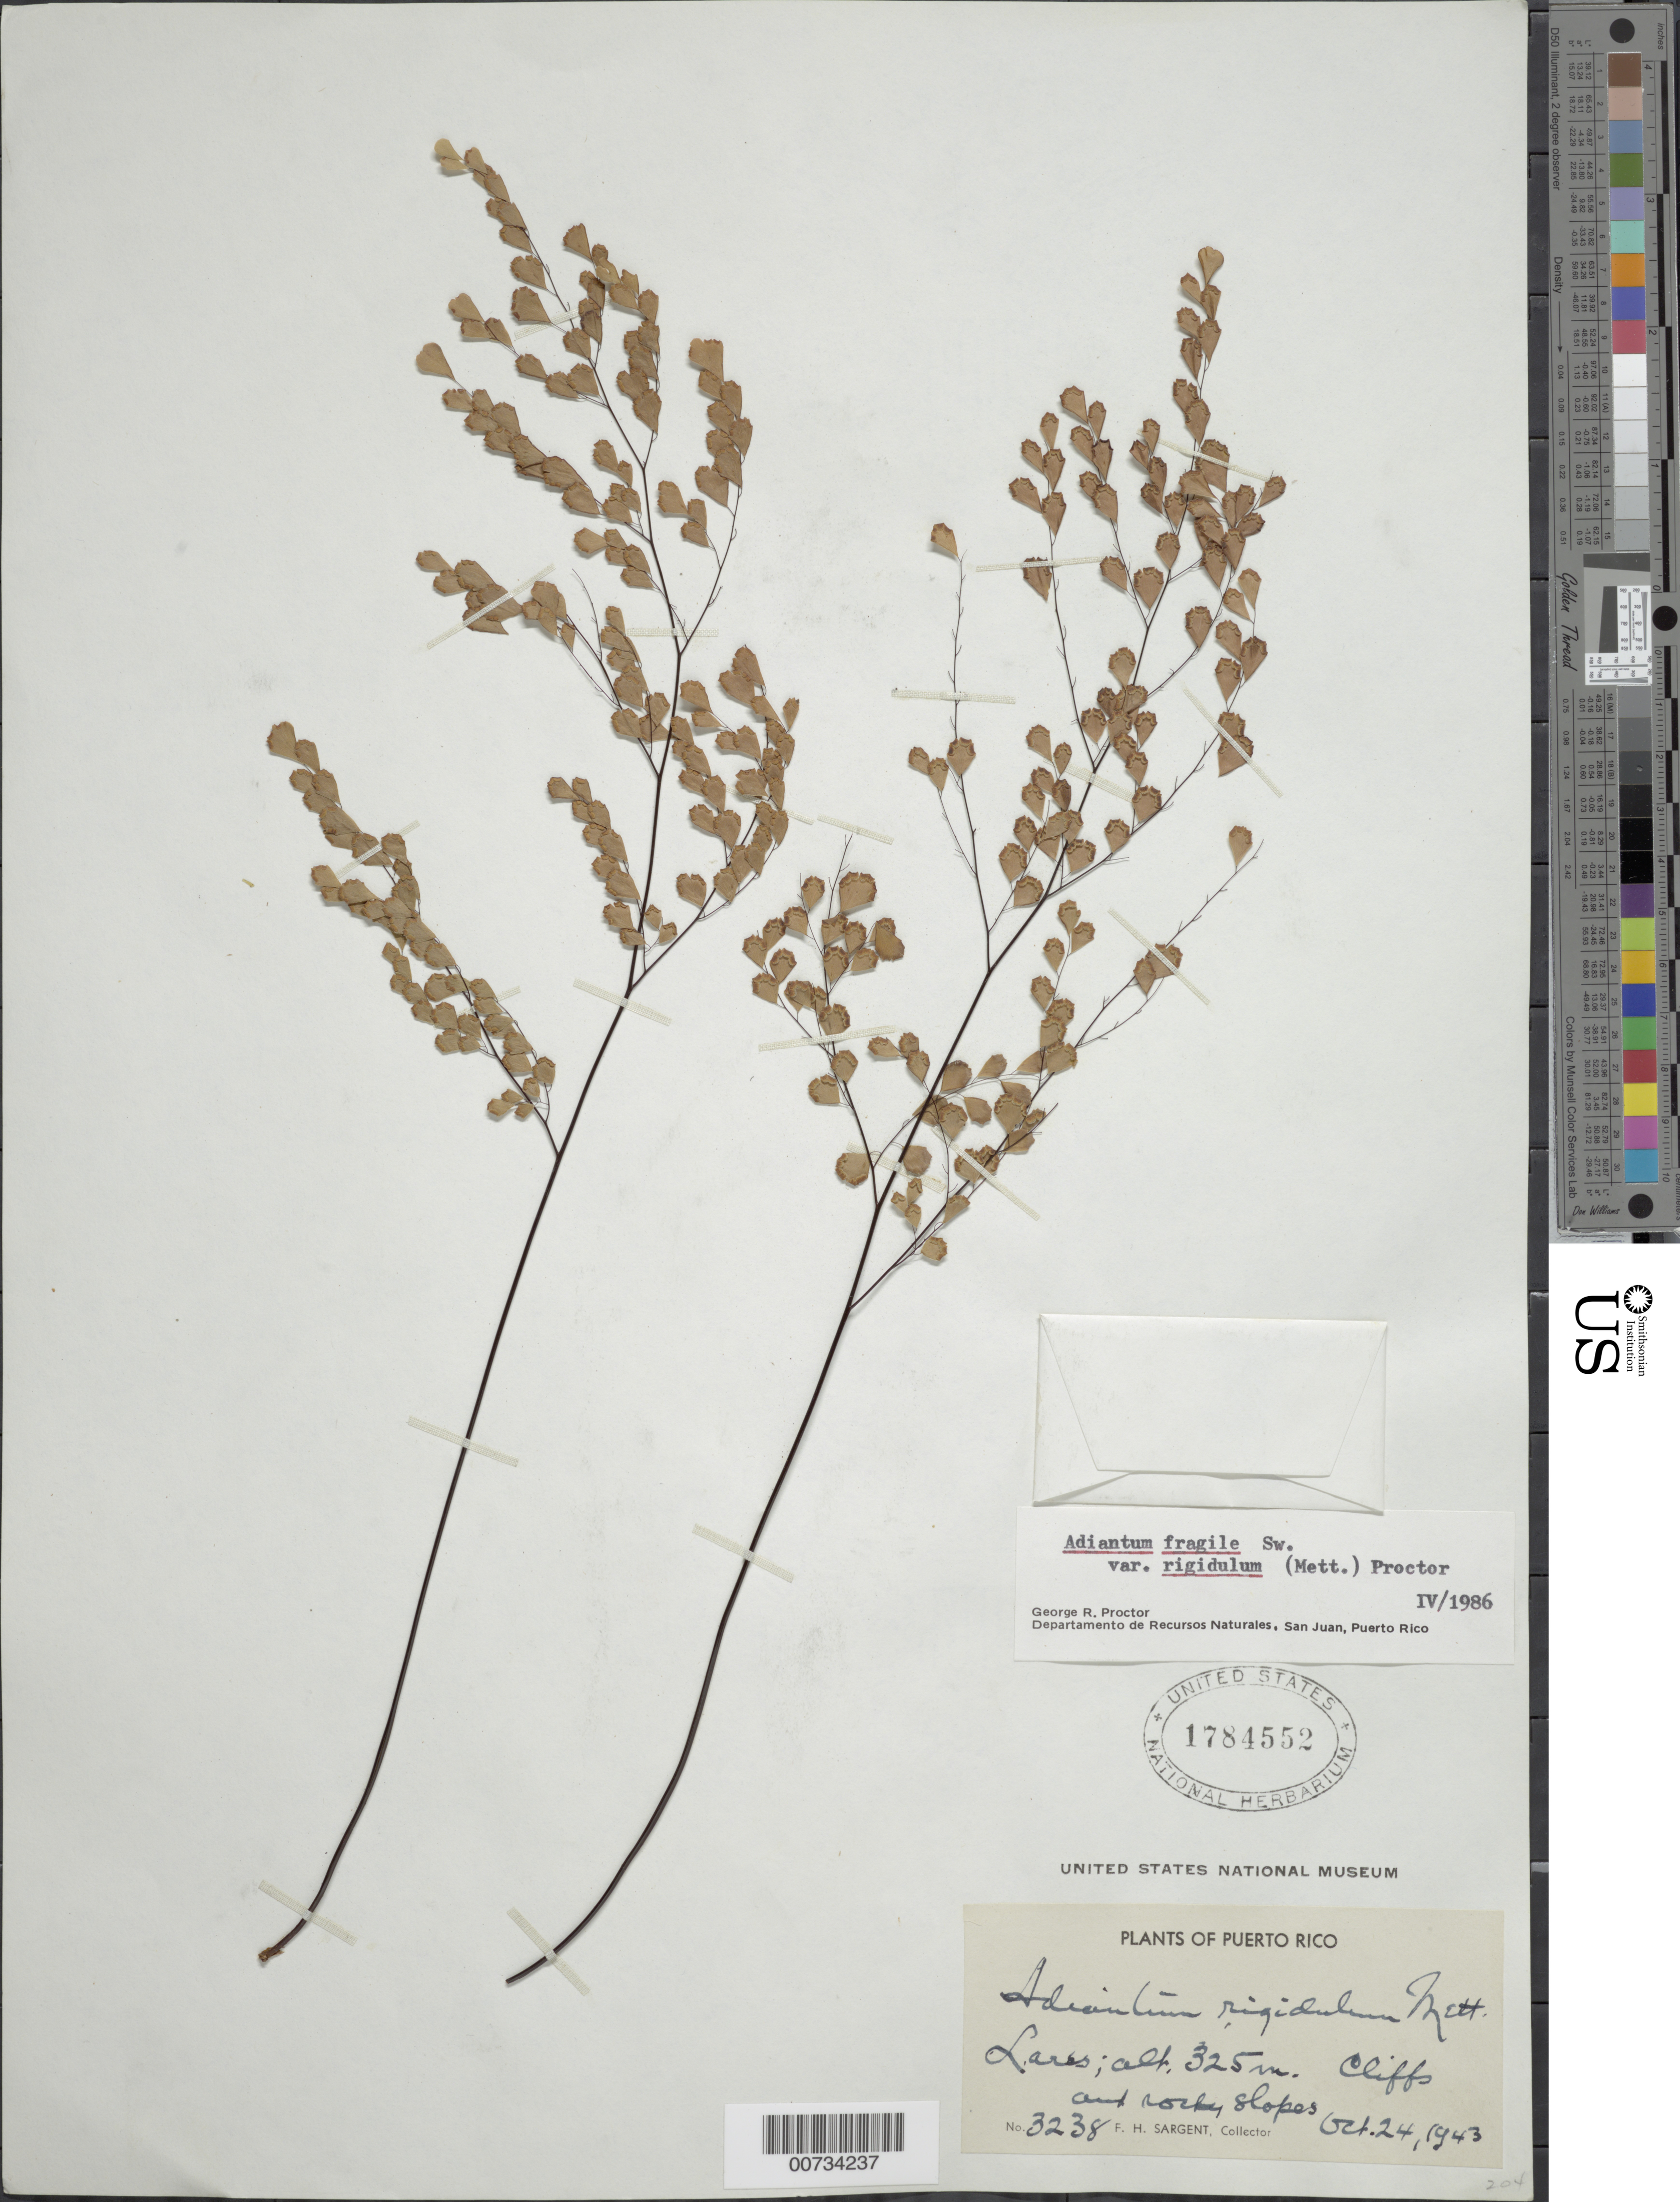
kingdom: Plantae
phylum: Tracheophyta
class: Polypodiopsida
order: Polypodiales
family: Pteridaceae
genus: Adiantum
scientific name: Adiantum fragile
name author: Sw.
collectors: F. H. Sargent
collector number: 3238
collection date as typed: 24 Oct 1943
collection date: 1943-10-24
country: Puerto Rico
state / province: Lares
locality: Lares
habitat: Cliffs and rocky slopes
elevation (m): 325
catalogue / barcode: US 1784552